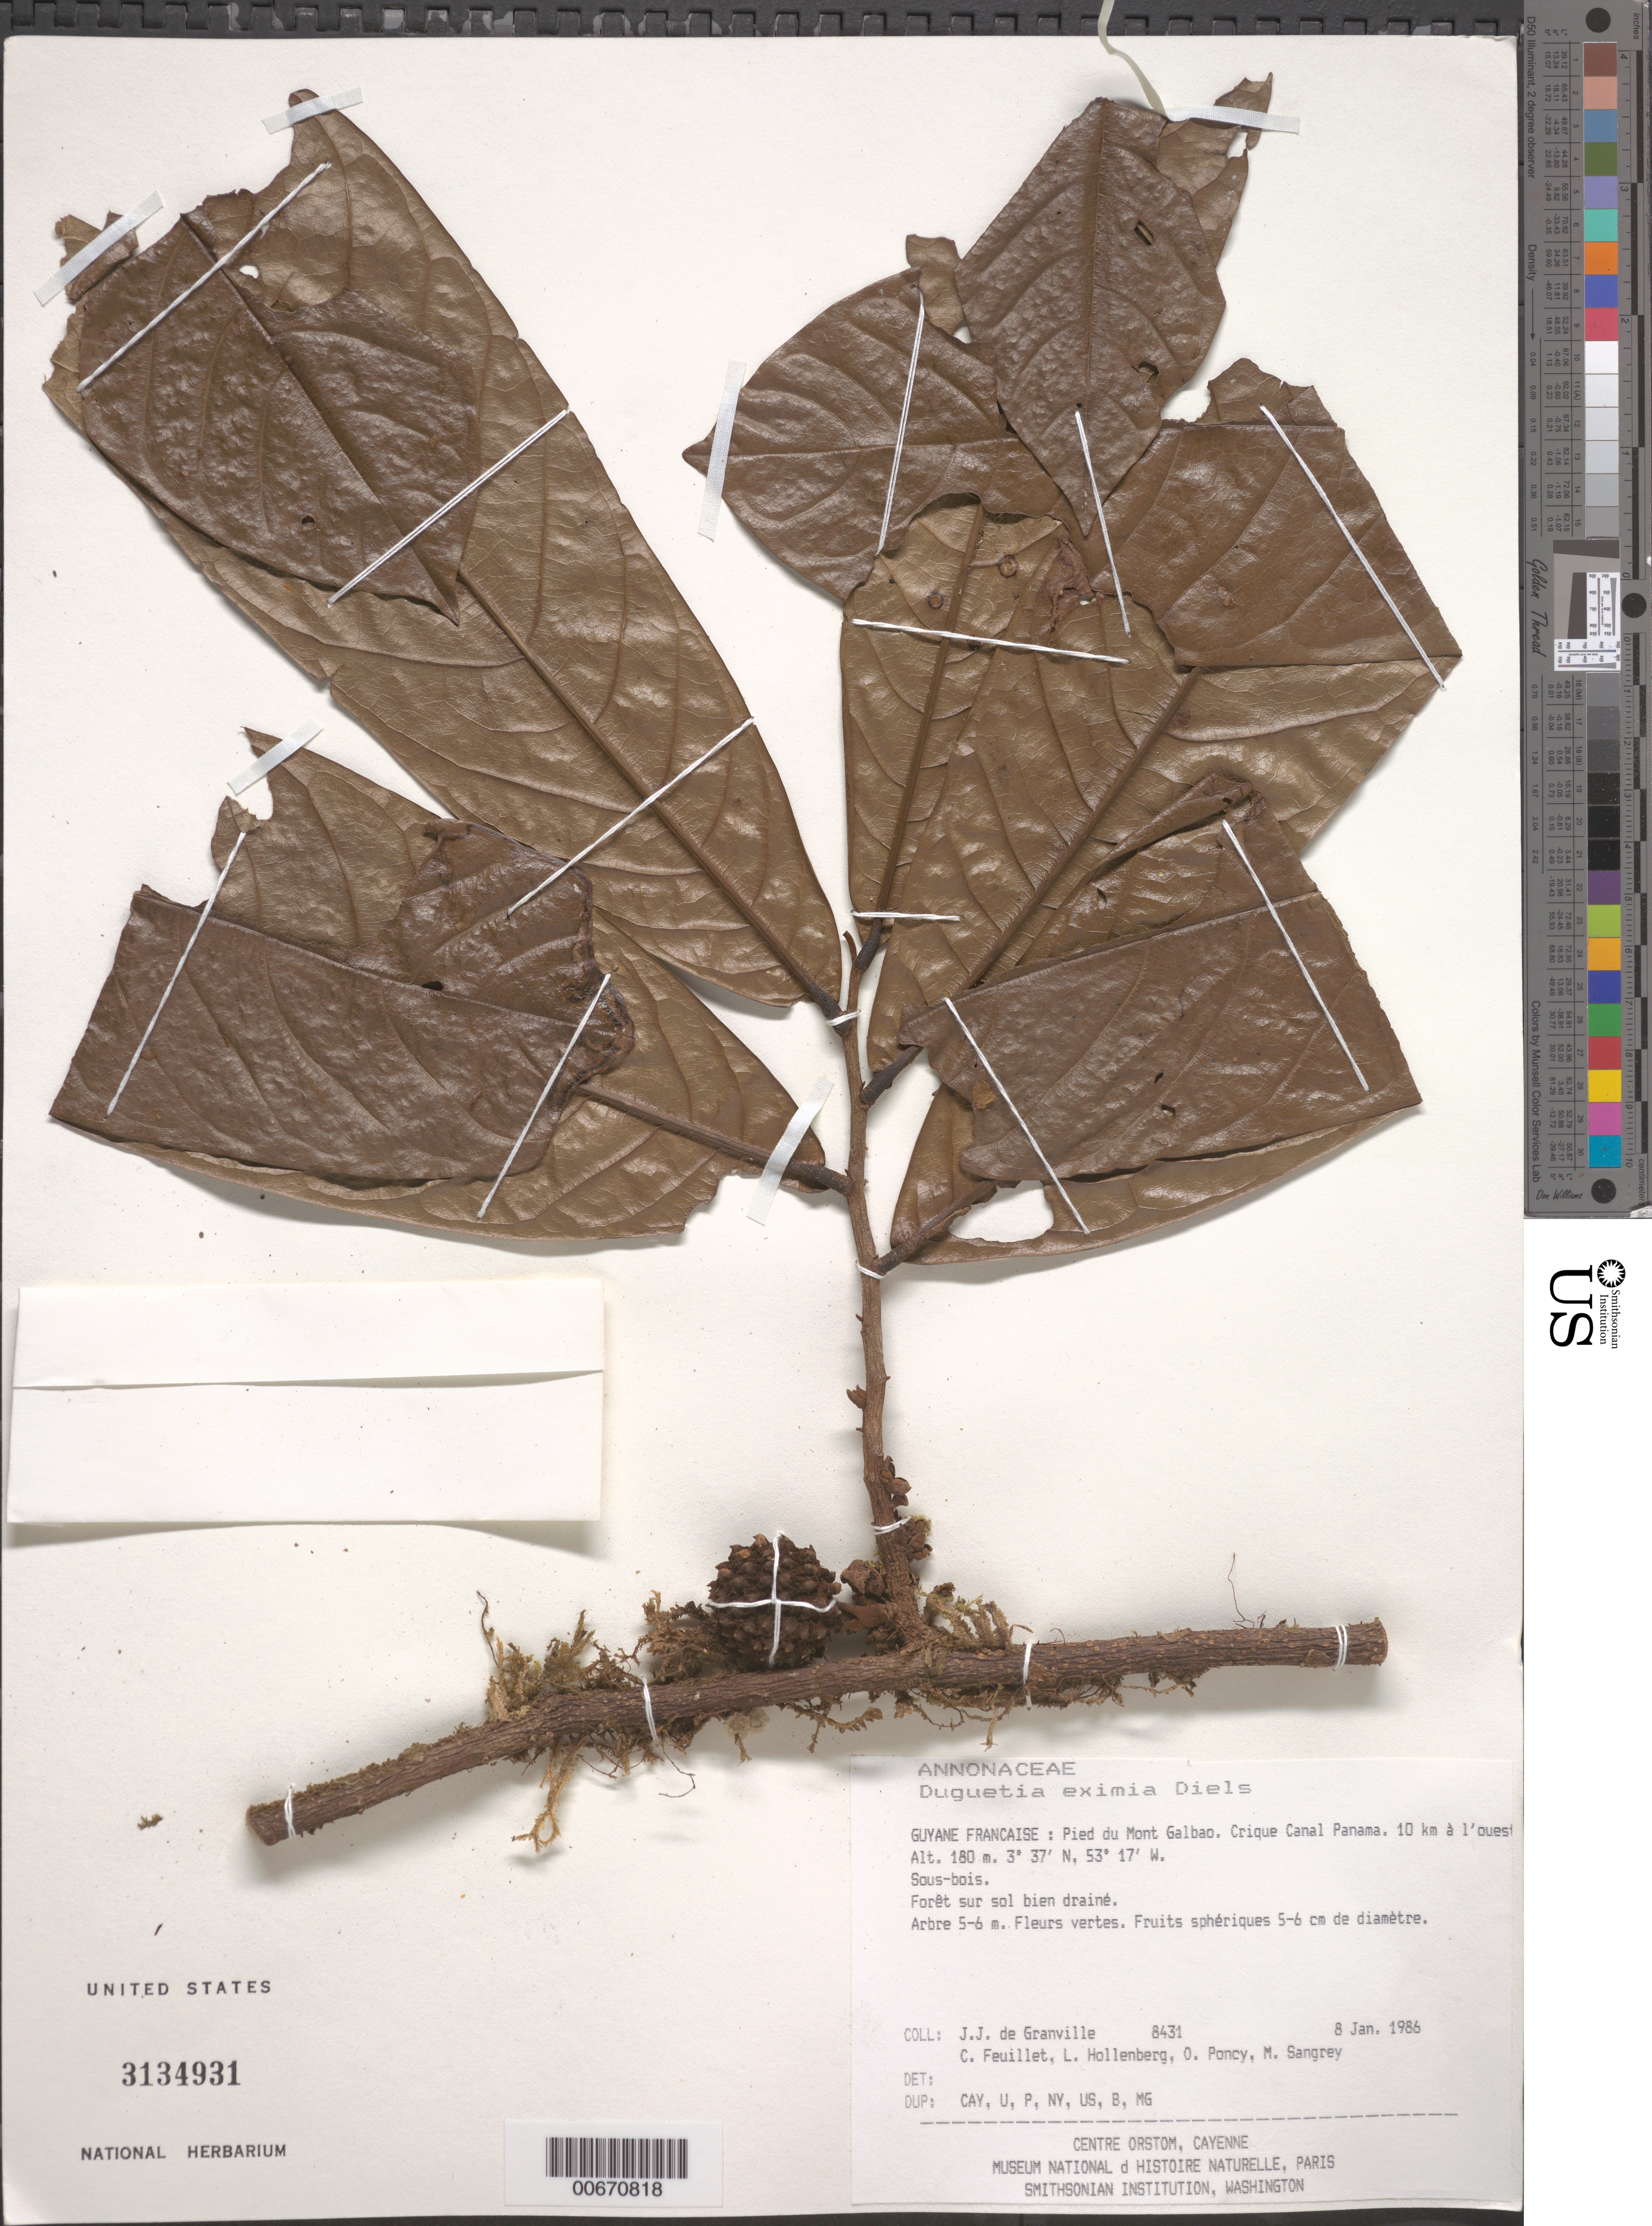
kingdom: Plantae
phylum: Tracheophyta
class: Magnoliopsida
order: Magnoliales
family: Annonaceae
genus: Duguetia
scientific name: Duguetia eximia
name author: Diels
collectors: J.-J. de Granville, C. Feuillet, L. Hollenberg, O. Poncy & M. S. Sangrey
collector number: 8431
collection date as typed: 8-Jan-86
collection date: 1986-01-08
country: French Guiana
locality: Pied du Mont Galbao. Crique Canal Panama. 10 km à l'ouest de Saül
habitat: Sous-bois; forêt sur sol bien drainé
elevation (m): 180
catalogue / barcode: US 3134931